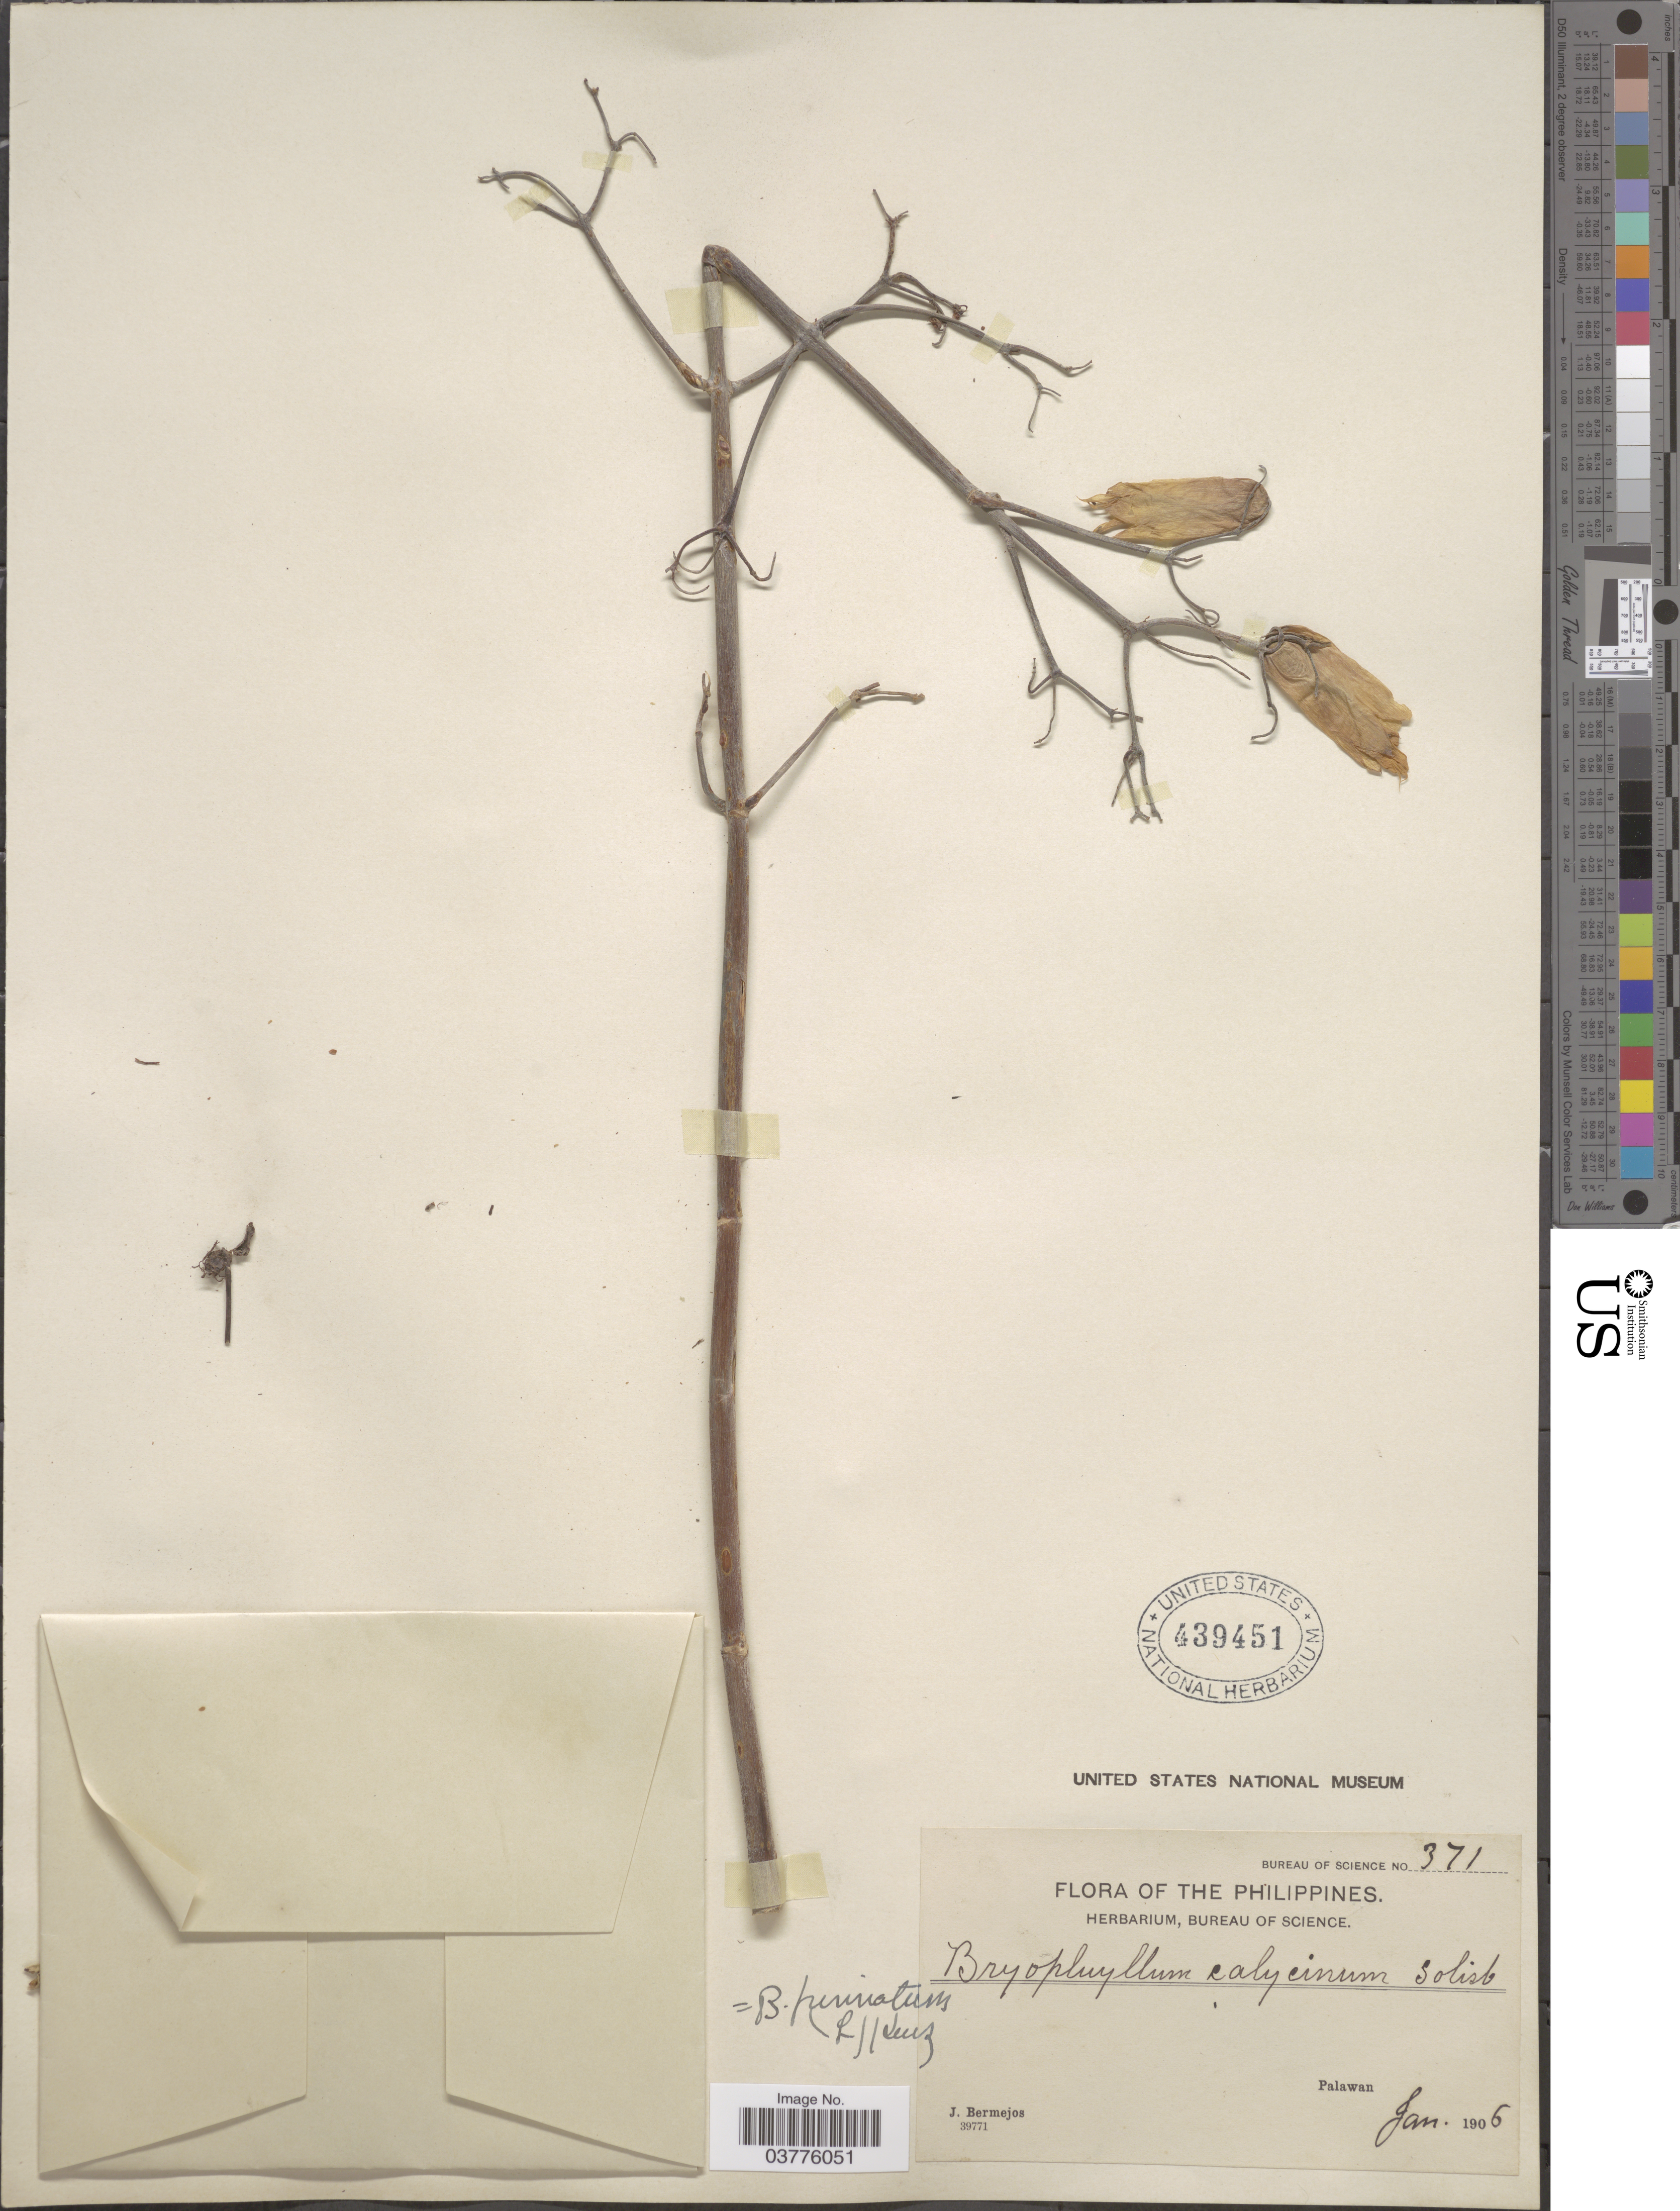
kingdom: Plantae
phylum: Tracheophyta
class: Magnoliopsida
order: Saxifragales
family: Crassulaceae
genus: Kalanchoe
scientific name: Kalanchoe pinnata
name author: (Lam.) Pers.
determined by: Strong, Mark T., (BOT), Smithsonian Institution - National Museum of Natural History (UNITED STATES)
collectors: J. Bermejos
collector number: Bureau of Science 371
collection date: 1906-01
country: Philippines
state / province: Mimaropa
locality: Palawan.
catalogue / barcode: US 439451